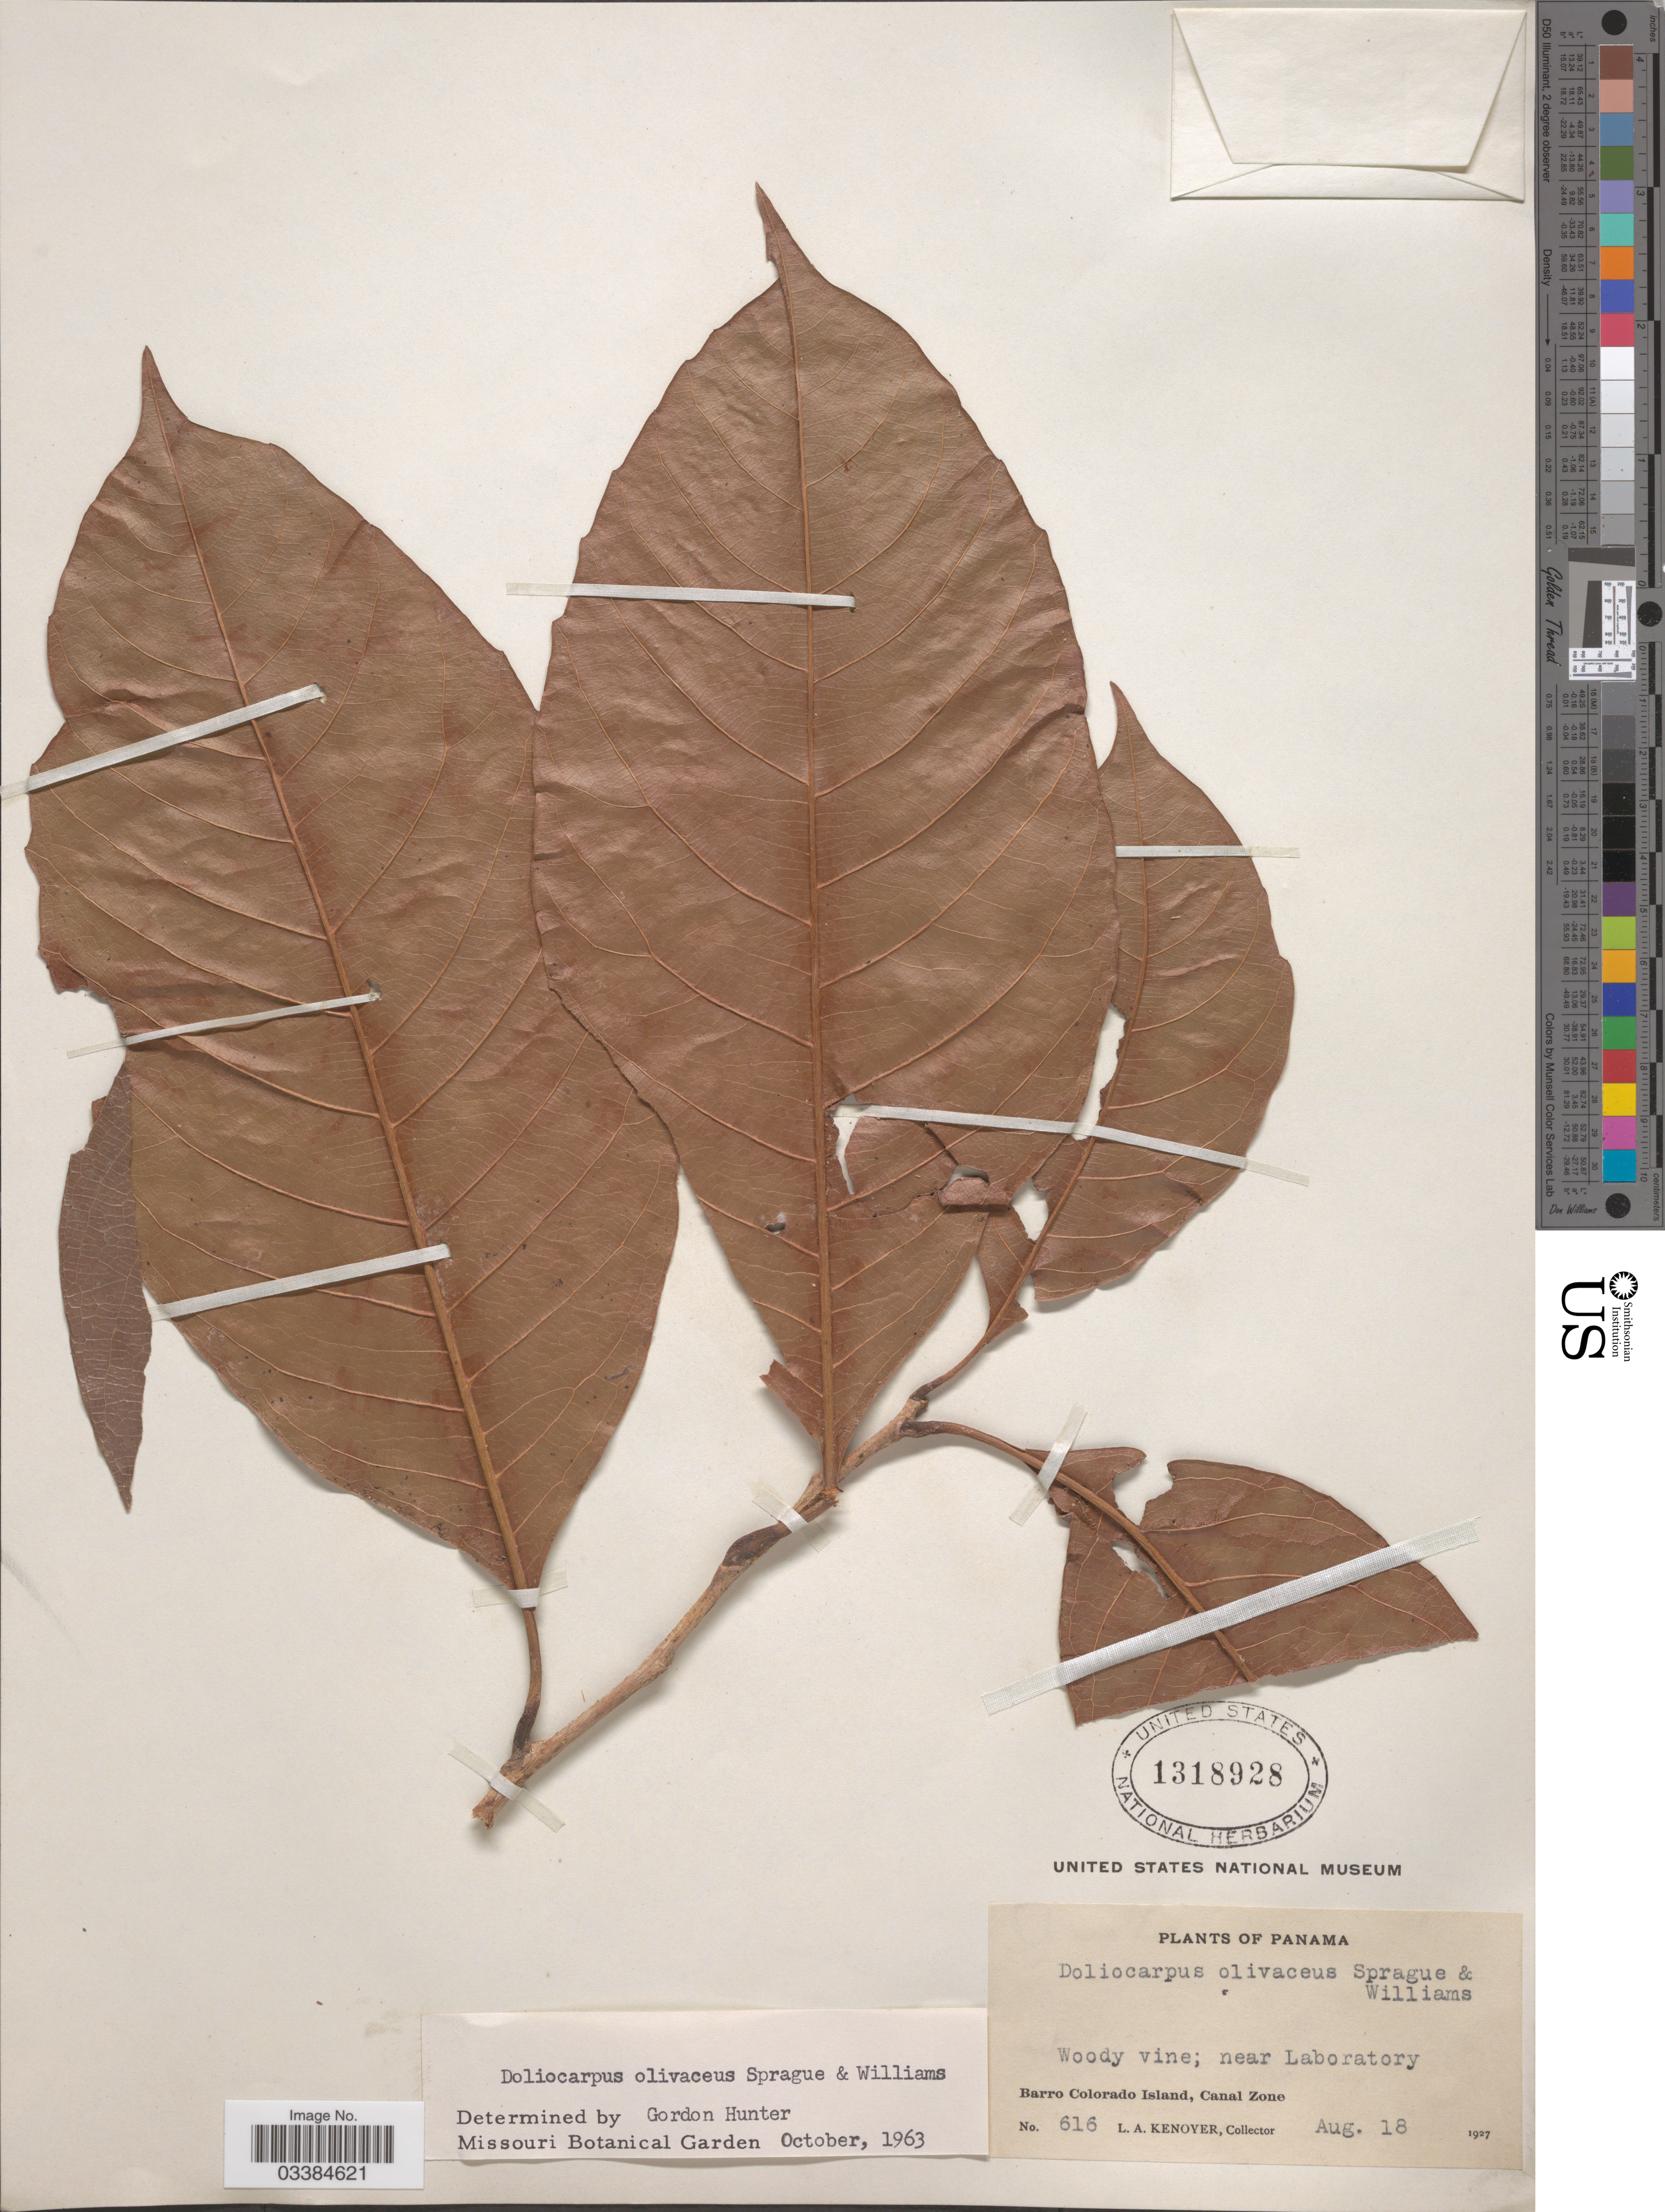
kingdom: Plantae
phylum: Tracheophyta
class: Magnoliopsida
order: Dilleniales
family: Dilleniaceae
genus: Doliocarpus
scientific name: Doliocarpus olivaceus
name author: Sprague & R.O. Williams ex Standl.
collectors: L. A. Kenoyer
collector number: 616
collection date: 1927-08-18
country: Panama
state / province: Panamá Oeste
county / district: Canal Zone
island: Barro Colorado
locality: Near Laboratory. Barro Colorado Island, Canal Zone.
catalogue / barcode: US 1318928